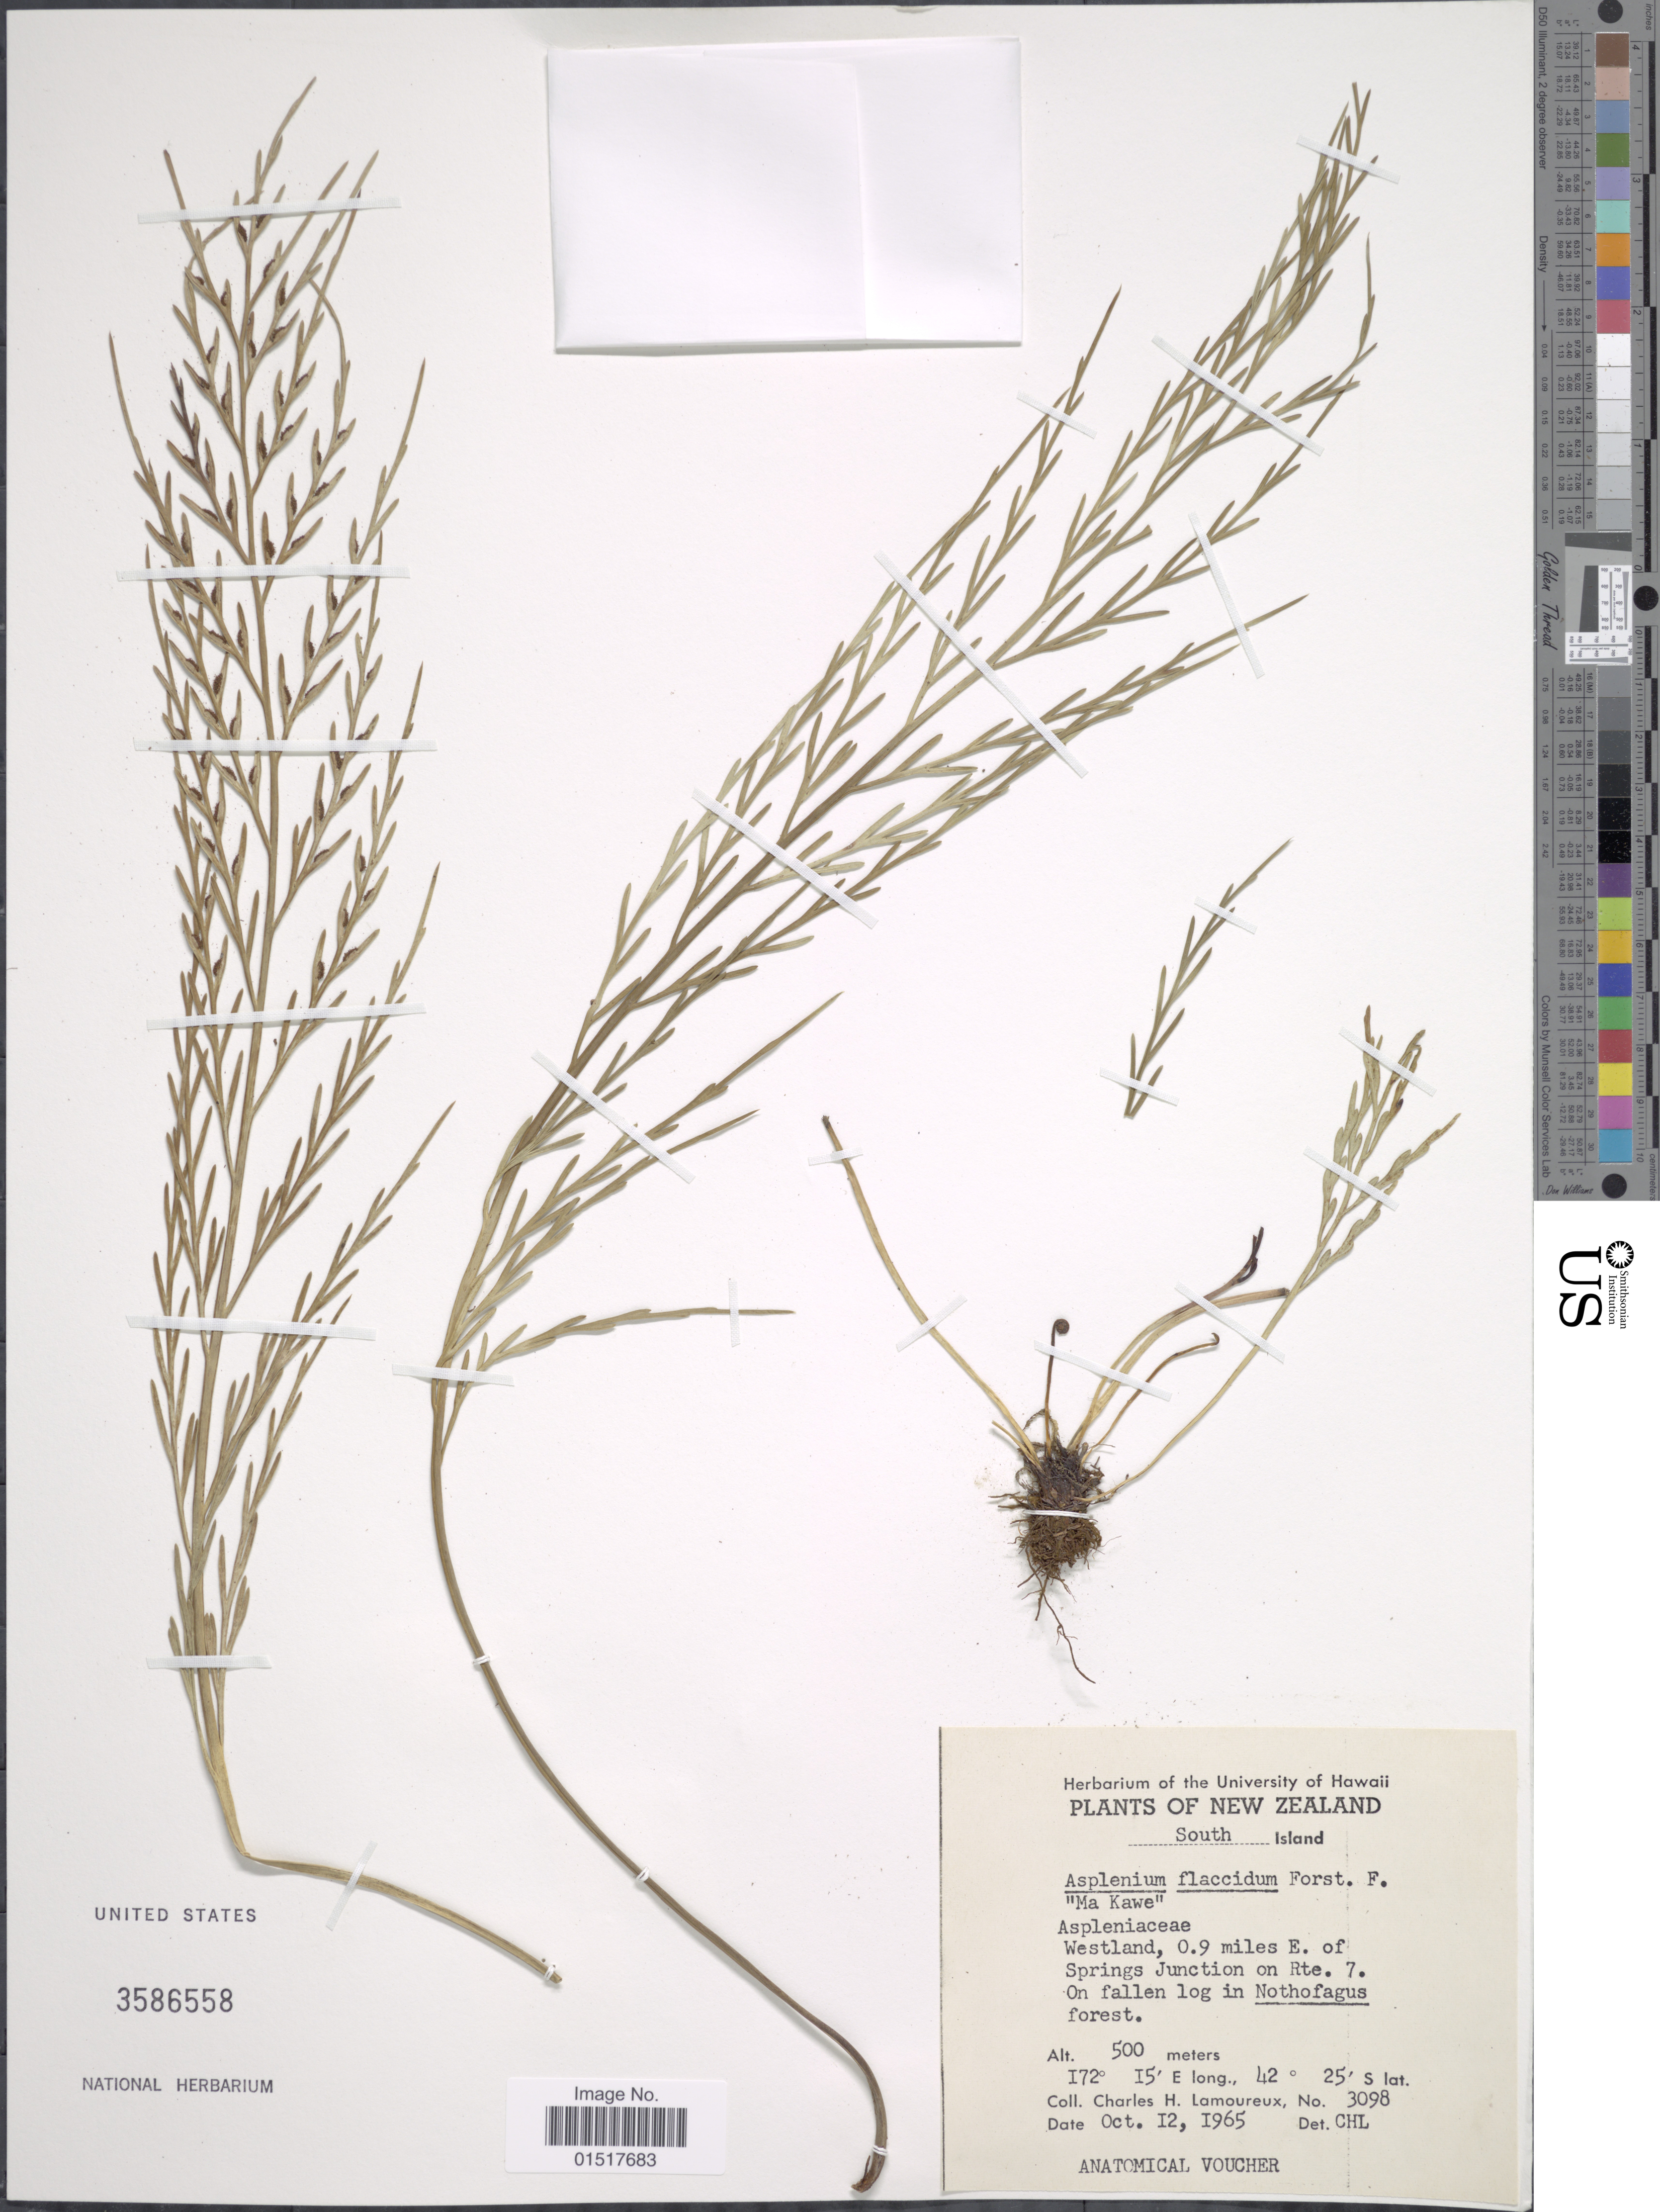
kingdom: Plantae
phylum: Tracheophyta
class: Polypodiopsida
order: Polypodiales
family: Aspleniaceae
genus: Asplenium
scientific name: Asplenium flaccidum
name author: Bonap.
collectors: C. H. Lamoureux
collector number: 3098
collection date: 1965-10-12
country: New Zealand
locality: South Island. Westland, 0.9 miles E. of Springs Junction on Rte. 7.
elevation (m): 500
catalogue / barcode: US 3586558